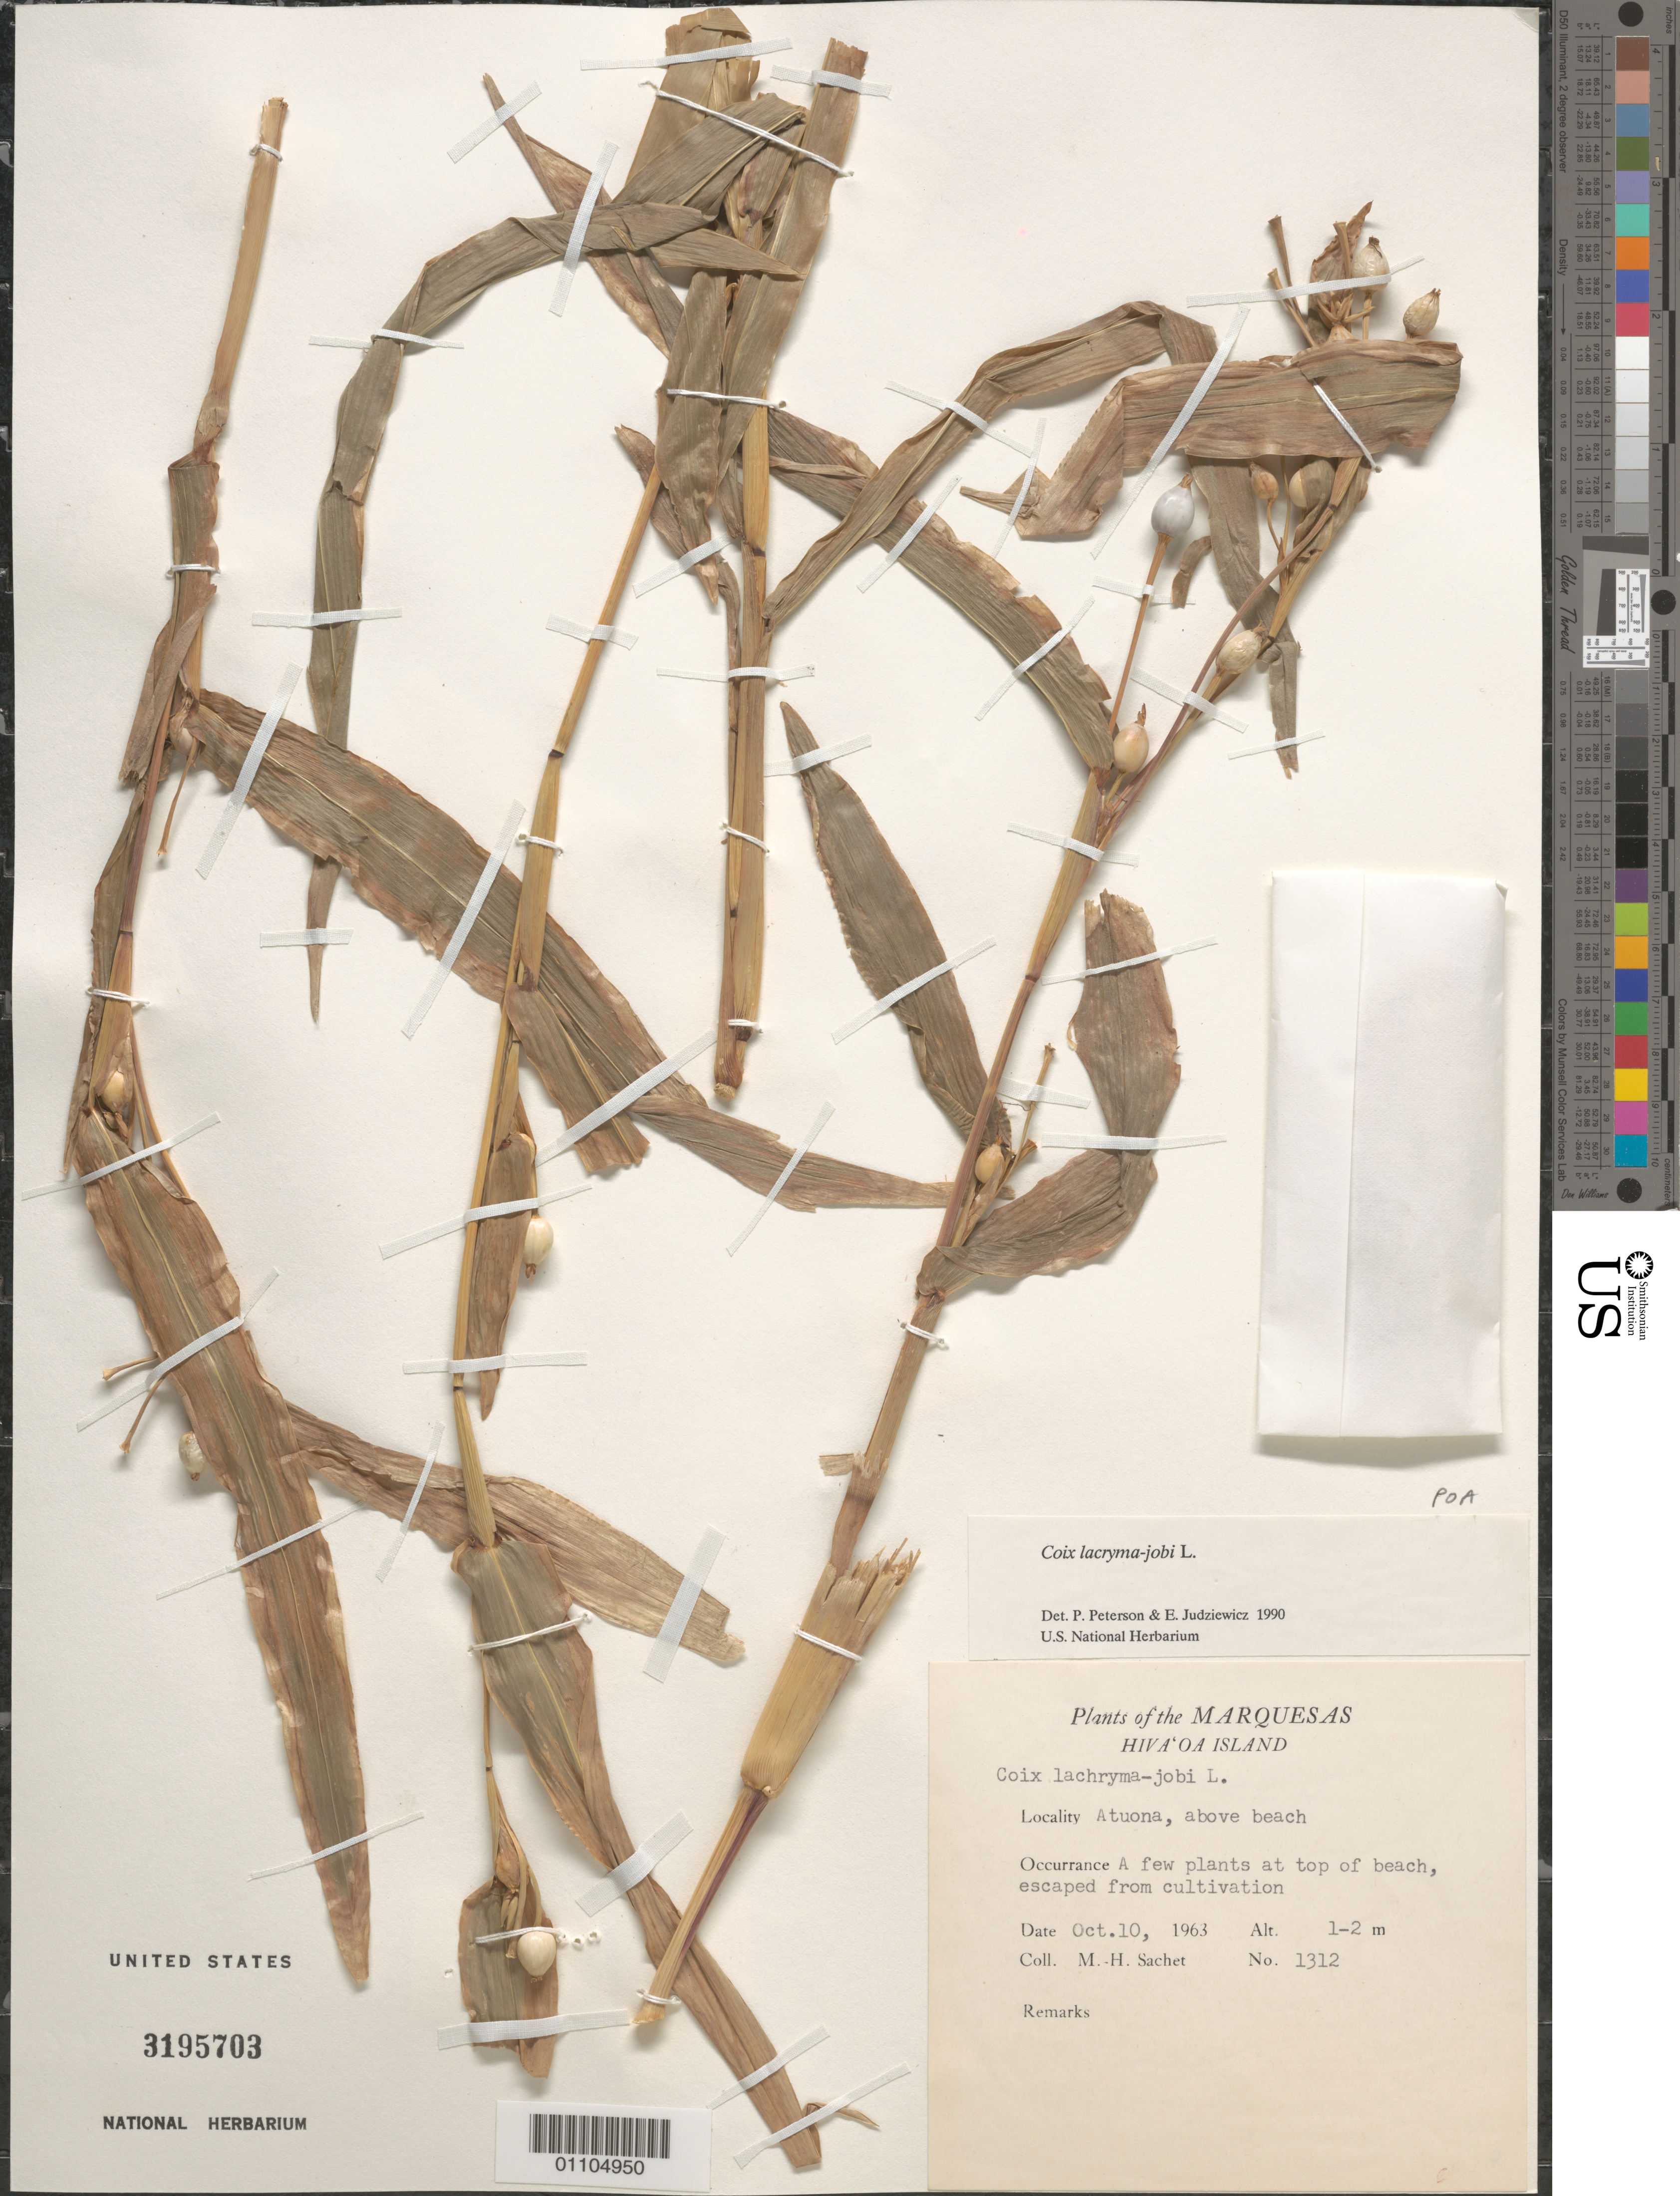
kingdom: Plantae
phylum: Tracheophyta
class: Liliopsida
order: Poales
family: Poaceae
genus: Coix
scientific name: Coix lacryma-jobi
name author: L.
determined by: Peterson, P. M.; Judziewicz, E. J.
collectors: M.-H. Sachet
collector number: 1312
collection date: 1963-10-10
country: French Polynesia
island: Hiva Oa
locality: Atuona, above beach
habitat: a few plants at top of beach, escaped from cultivation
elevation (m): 1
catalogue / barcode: US 3195703